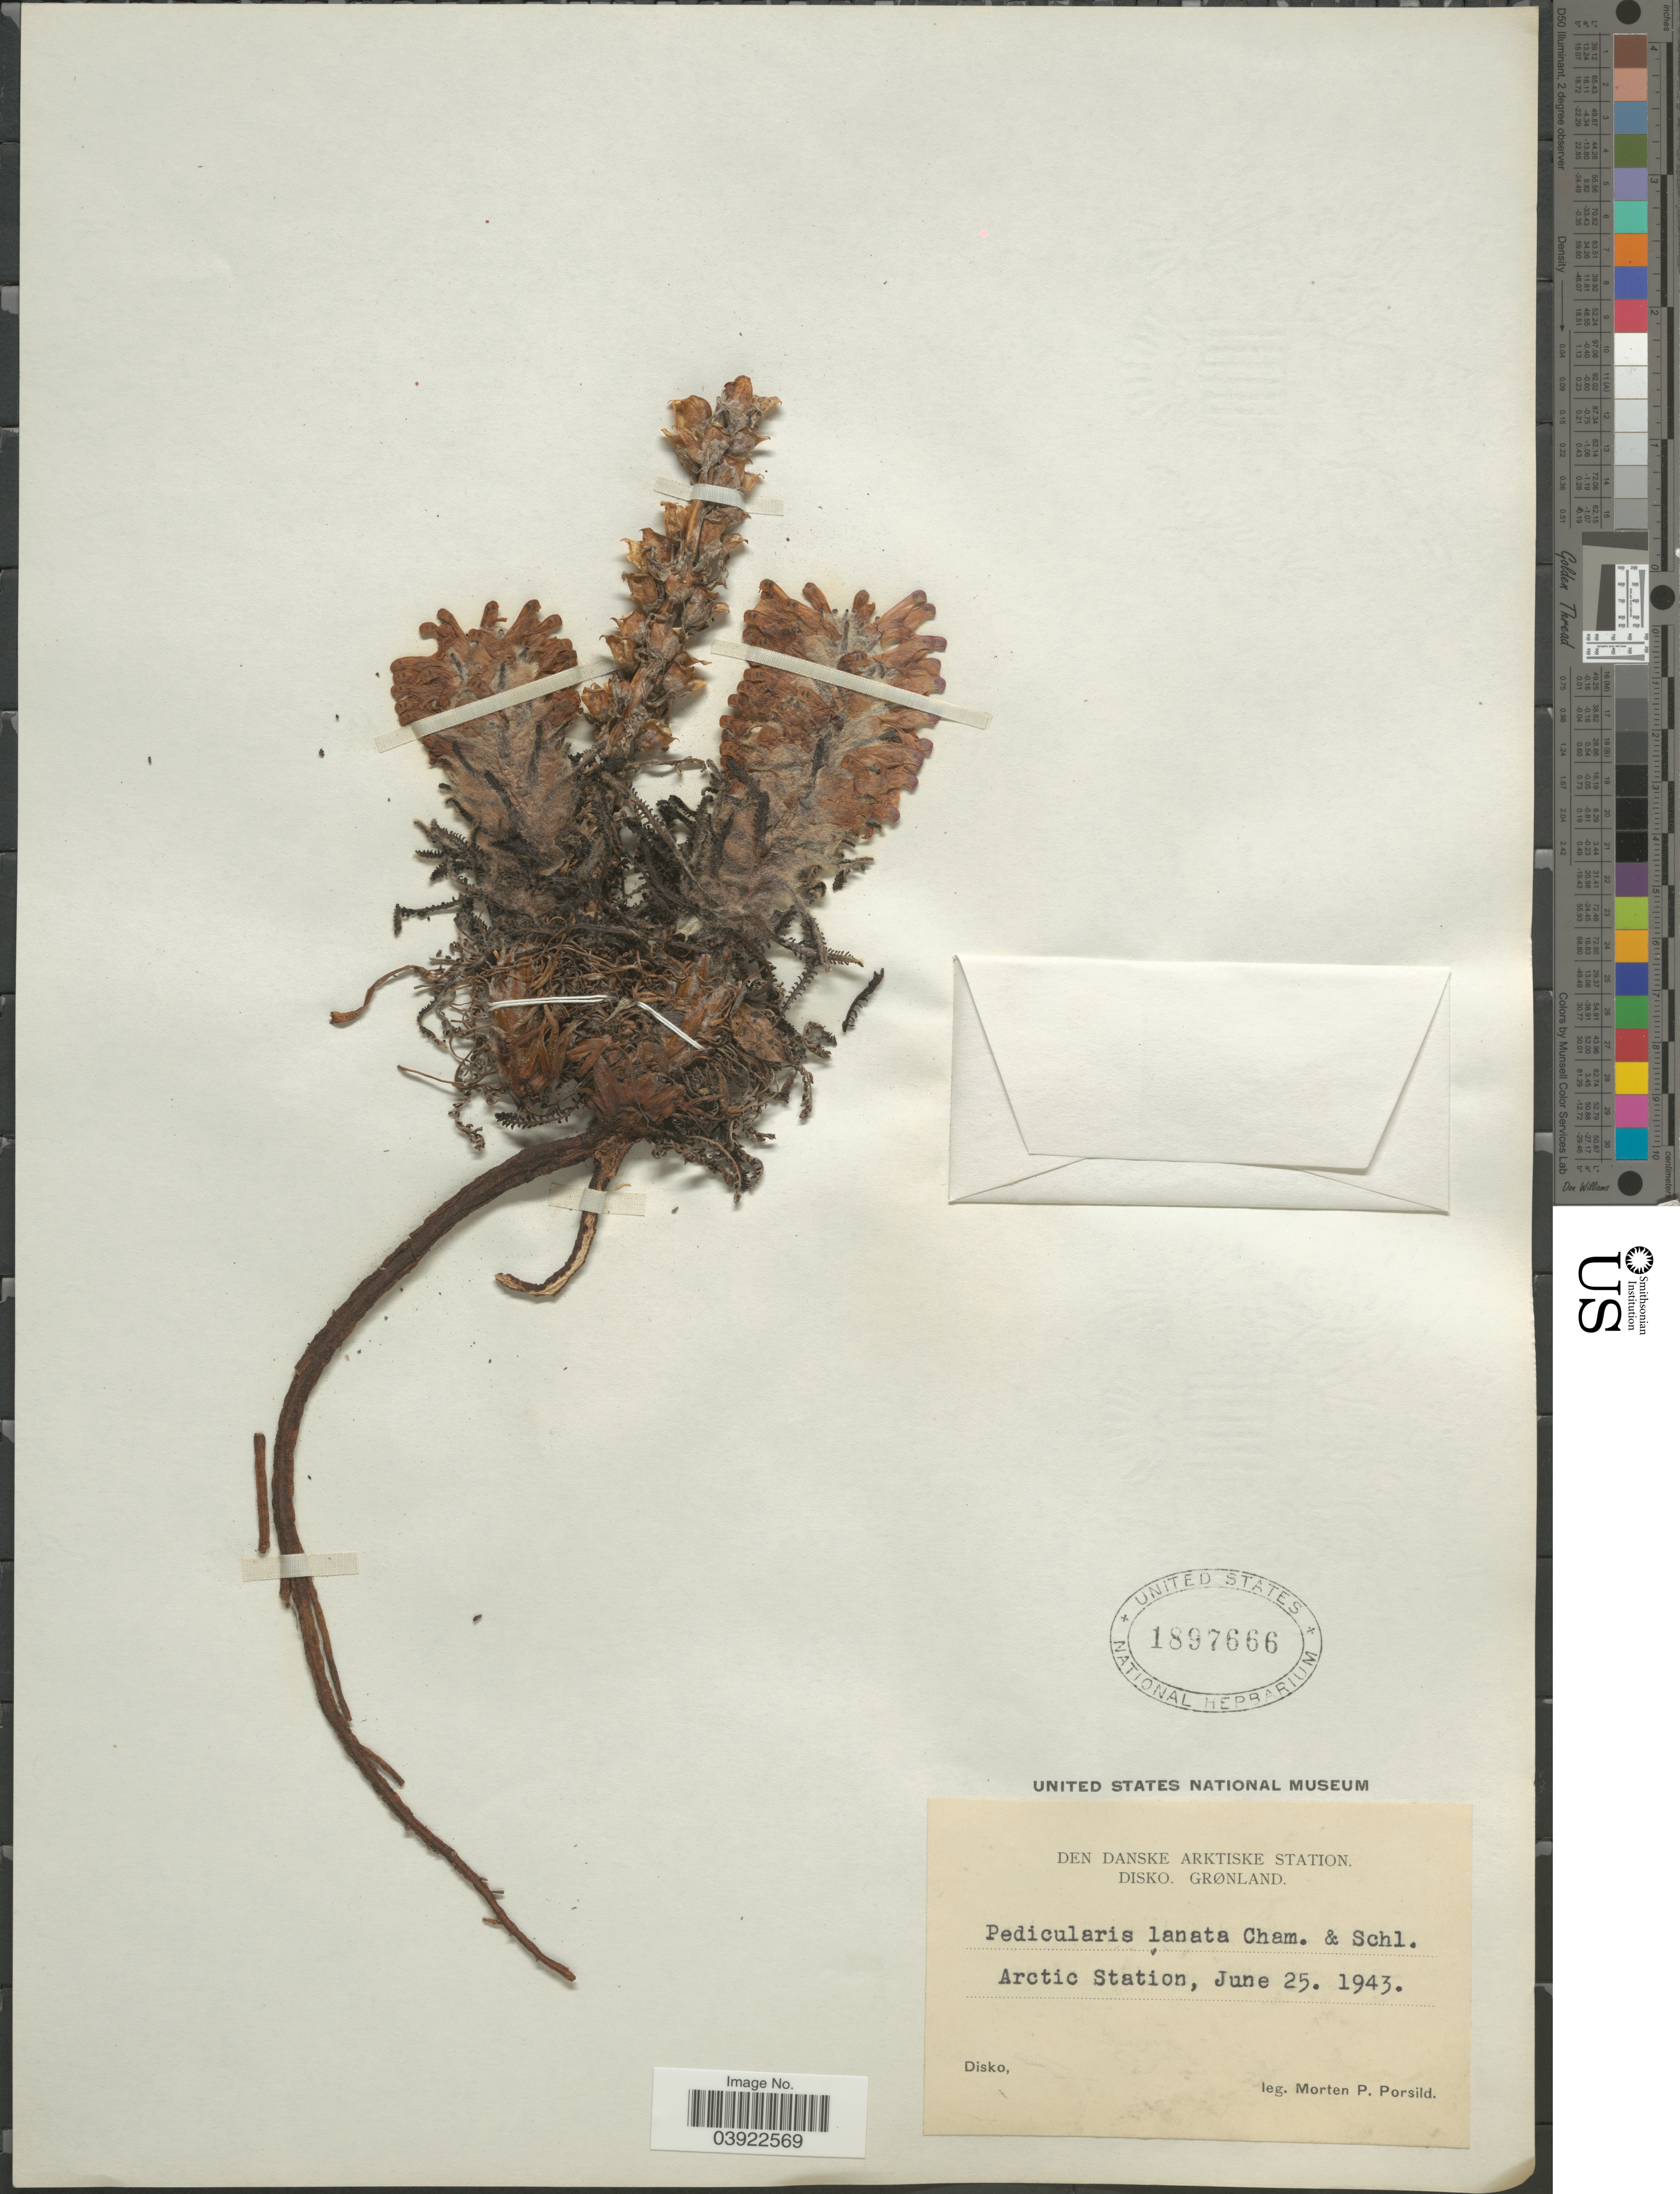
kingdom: Plantae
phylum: Tracheophyta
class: Magnoliopsida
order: Lamiales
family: Orobanchaceae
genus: Pedicularis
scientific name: Pedicularis lanata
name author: Willd. ex Cham. & Schltdl.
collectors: M. P. Porsild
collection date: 1943-06-25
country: Greenland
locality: Den Danske Arktiske Station. Disko, Grønland. Arctic Station.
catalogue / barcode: US 1897666